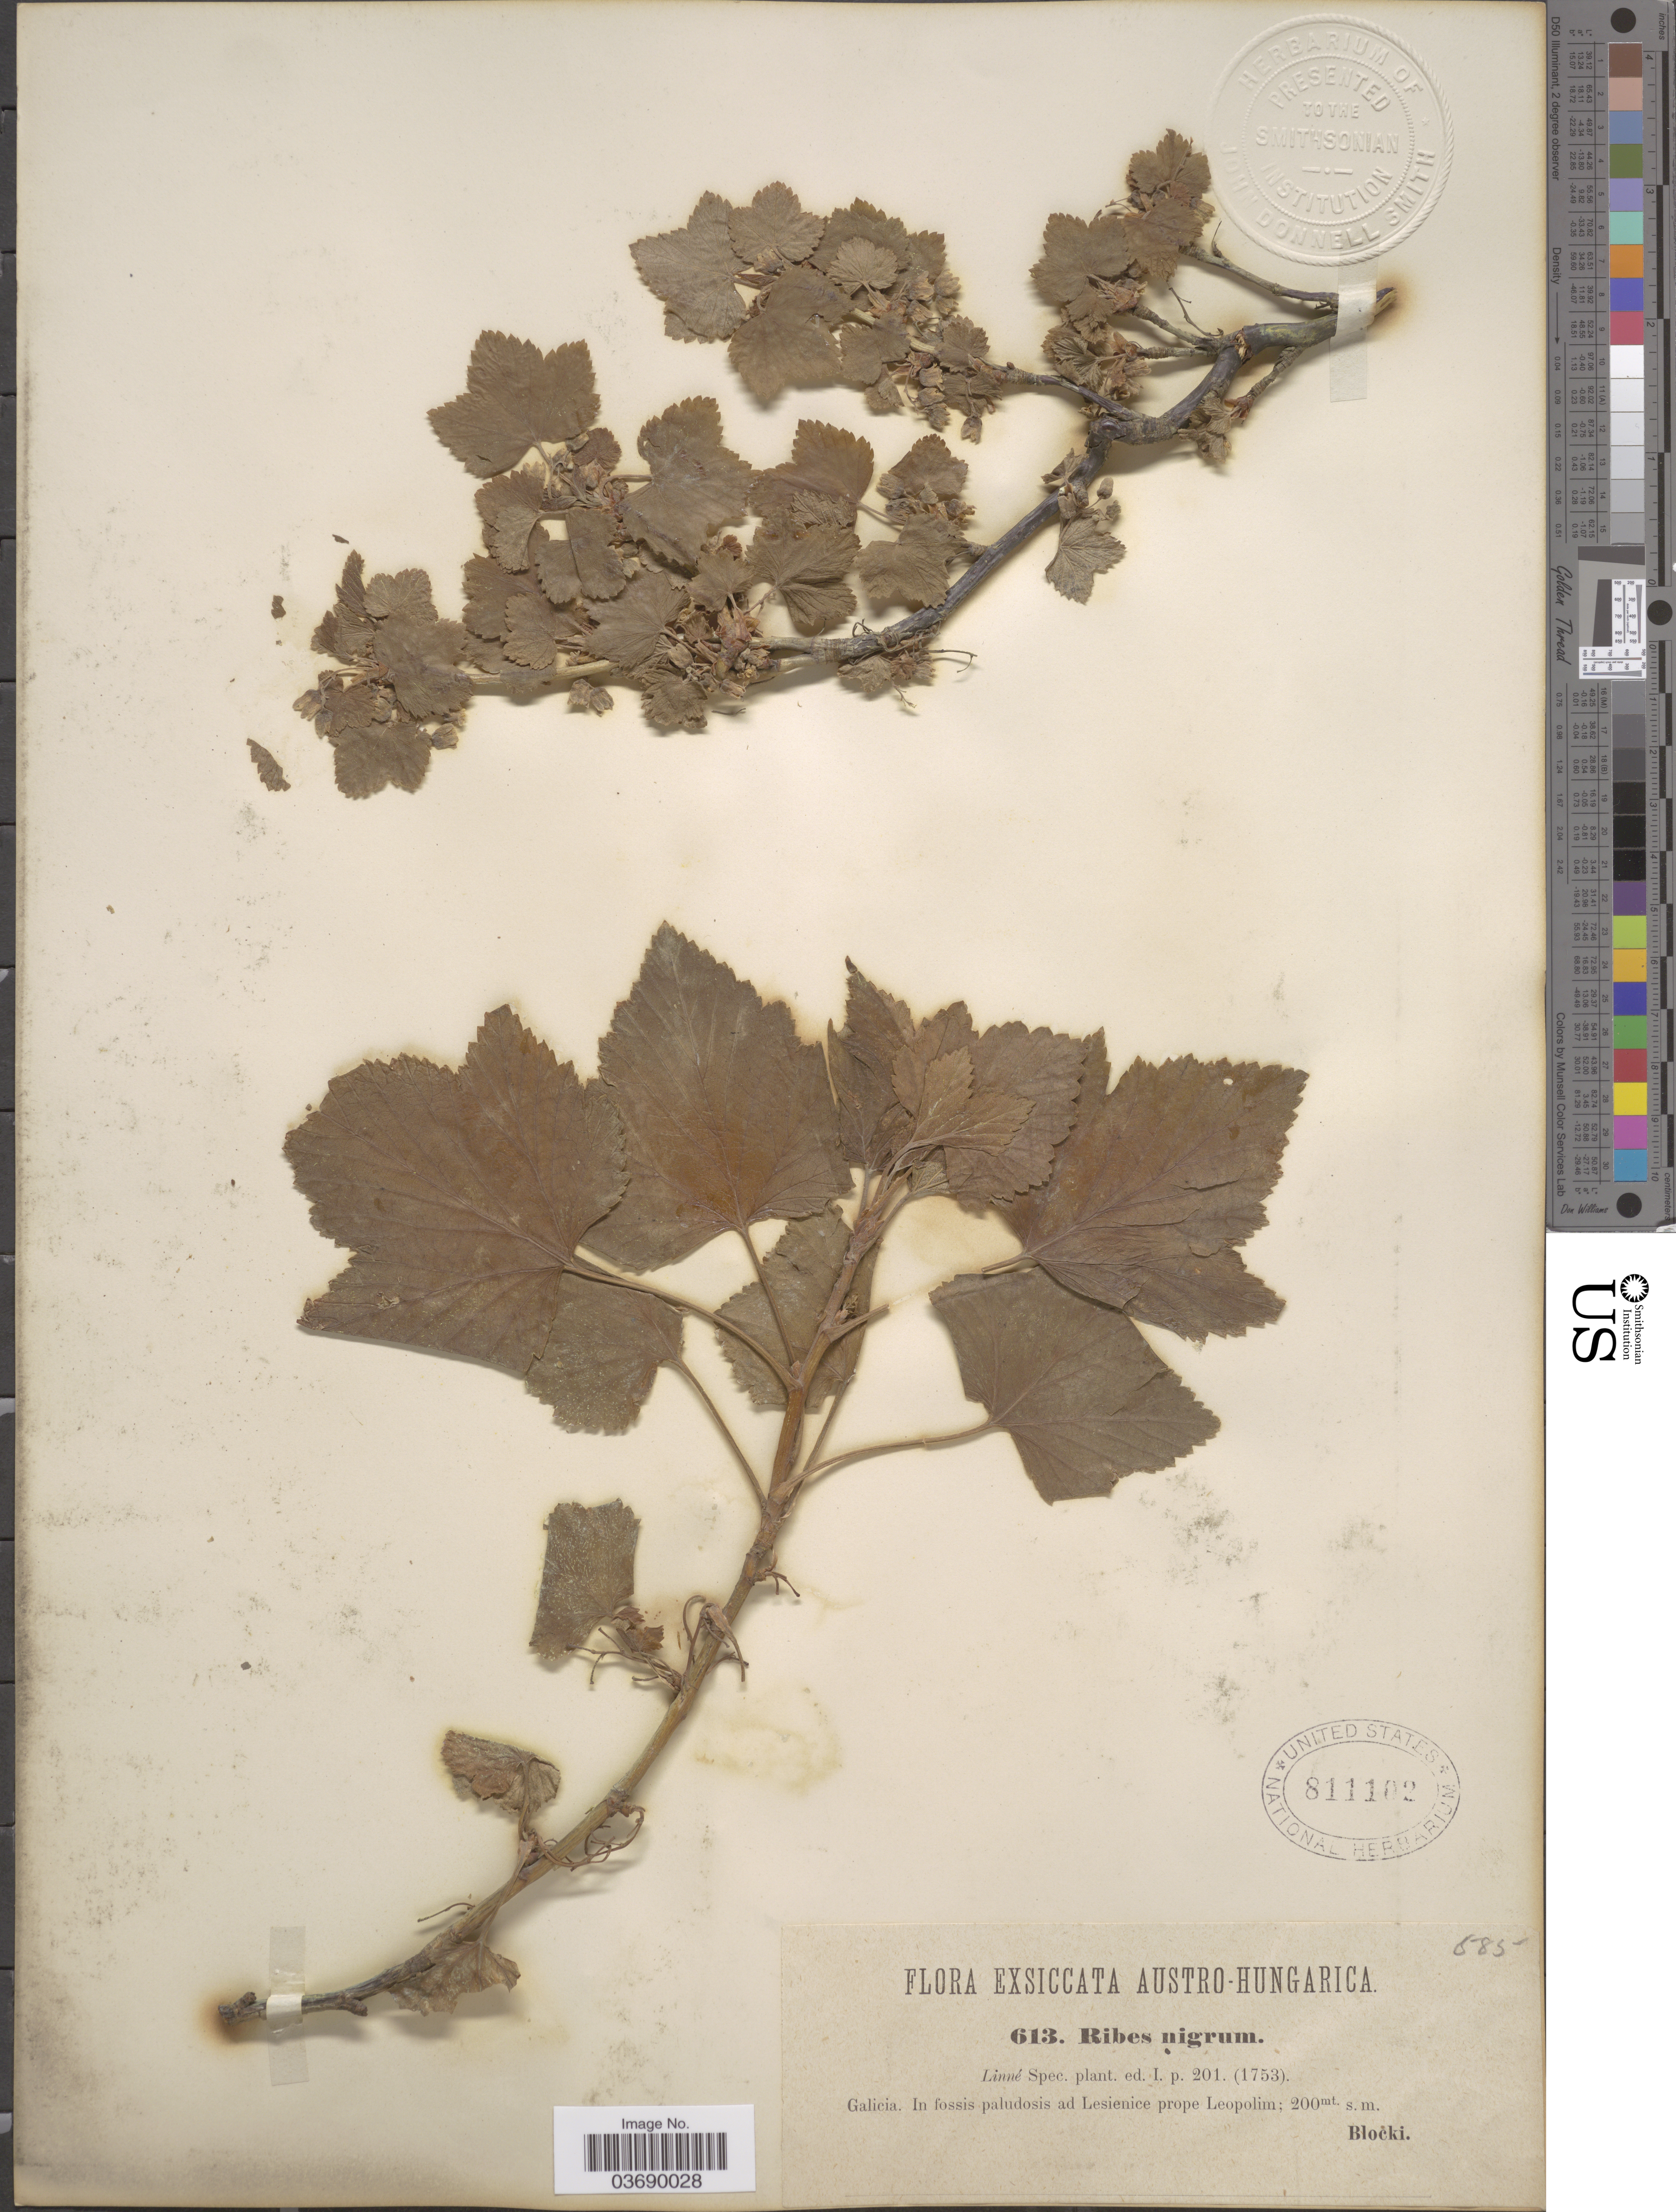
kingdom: Plantae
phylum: Tracheophyta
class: Magnoliopsida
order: Saxifragales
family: Grossulariaceae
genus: Ribes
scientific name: Ribes nigrum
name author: L.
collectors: Blocki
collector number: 613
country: France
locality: Austro-Hungarica. Galicia. In fossis paludosis ad Lesienice prope Leopolim.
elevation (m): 200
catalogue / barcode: US 811102